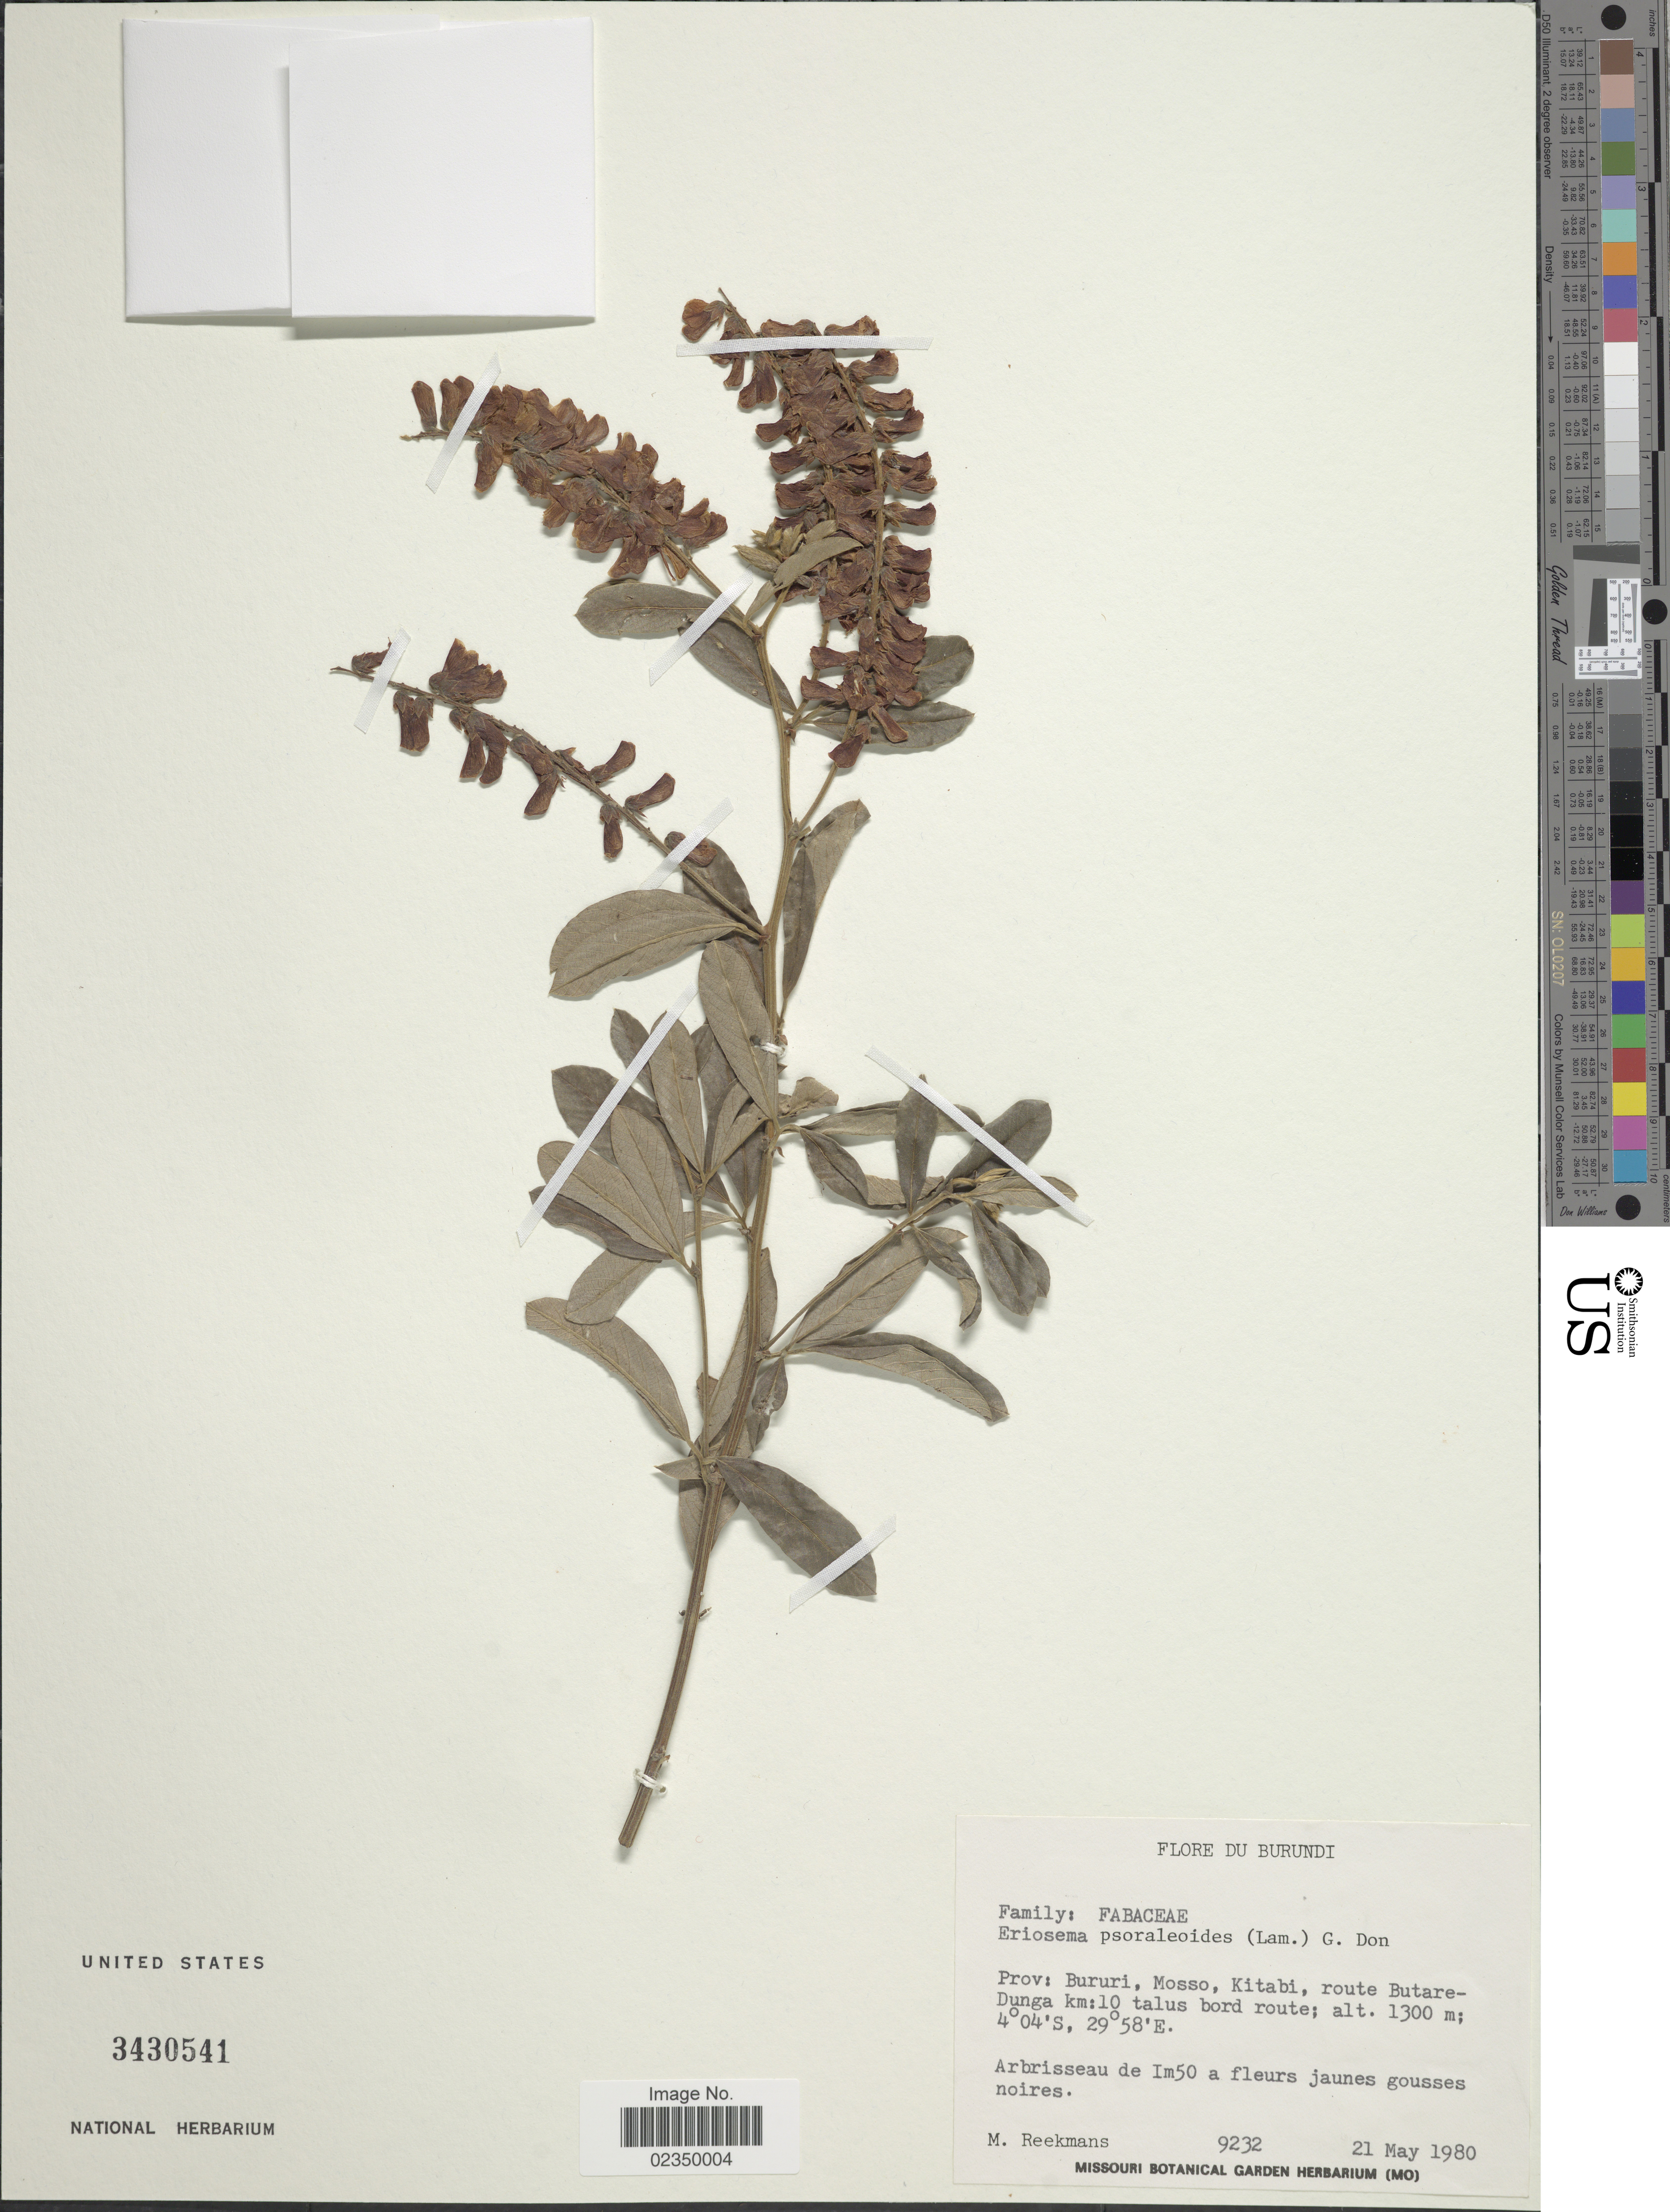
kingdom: Plantae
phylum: Tracheophyta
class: Magnoliopsida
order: Fabales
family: Fabaceae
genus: Eriosema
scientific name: Eriosema psoraloides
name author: (Lam.) G. Don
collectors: M. Reekmans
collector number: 9232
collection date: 1980-05-21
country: Burundi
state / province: Bubanza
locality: Prov. Bururi, Mosso, Kitabi, route Butare-Dunga km: 10 talus bord route.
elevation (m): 1300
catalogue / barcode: US 3430541